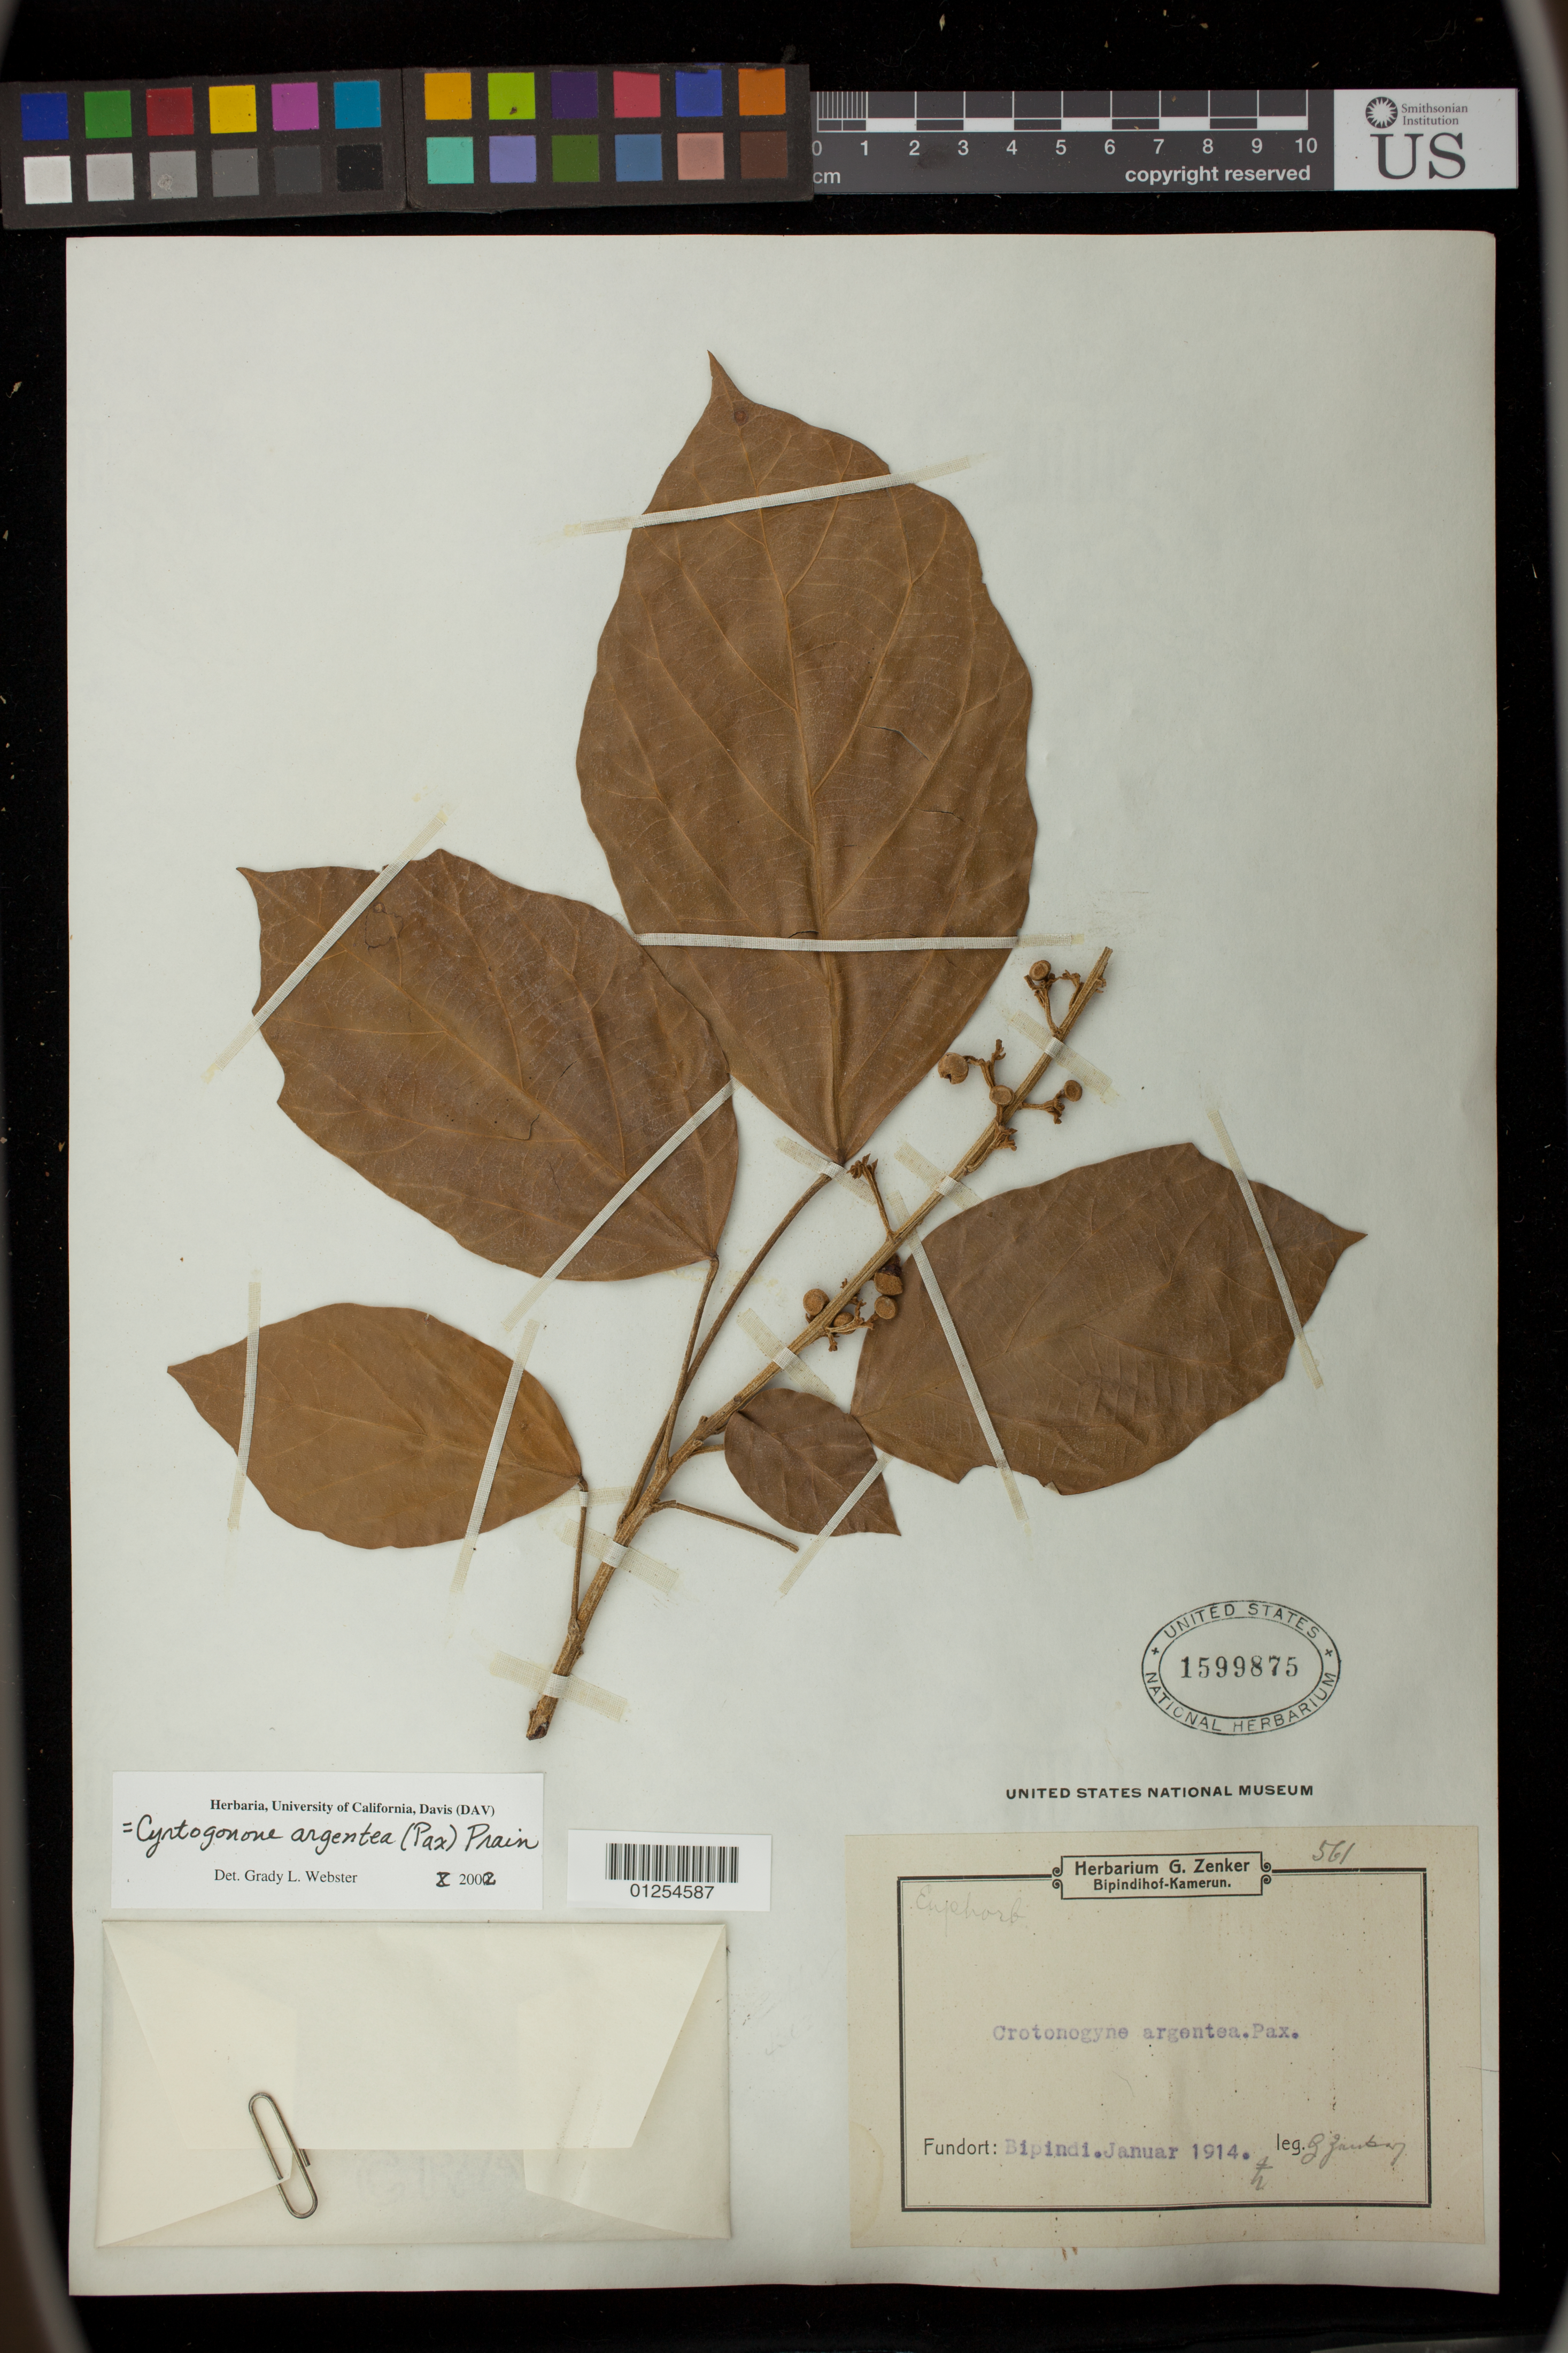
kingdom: Plantae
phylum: Tracheophyta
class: Magnoliopsida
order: Malpighiales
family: Euphorbiaceae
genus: Cyrtogonone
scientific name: Cyrtogonone argentea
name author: (Pax) Prain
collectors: G. A. Zenker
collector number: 561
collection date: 1914-01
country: Cameroon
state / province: Sud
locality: Bipindi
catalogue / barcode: US 1599875